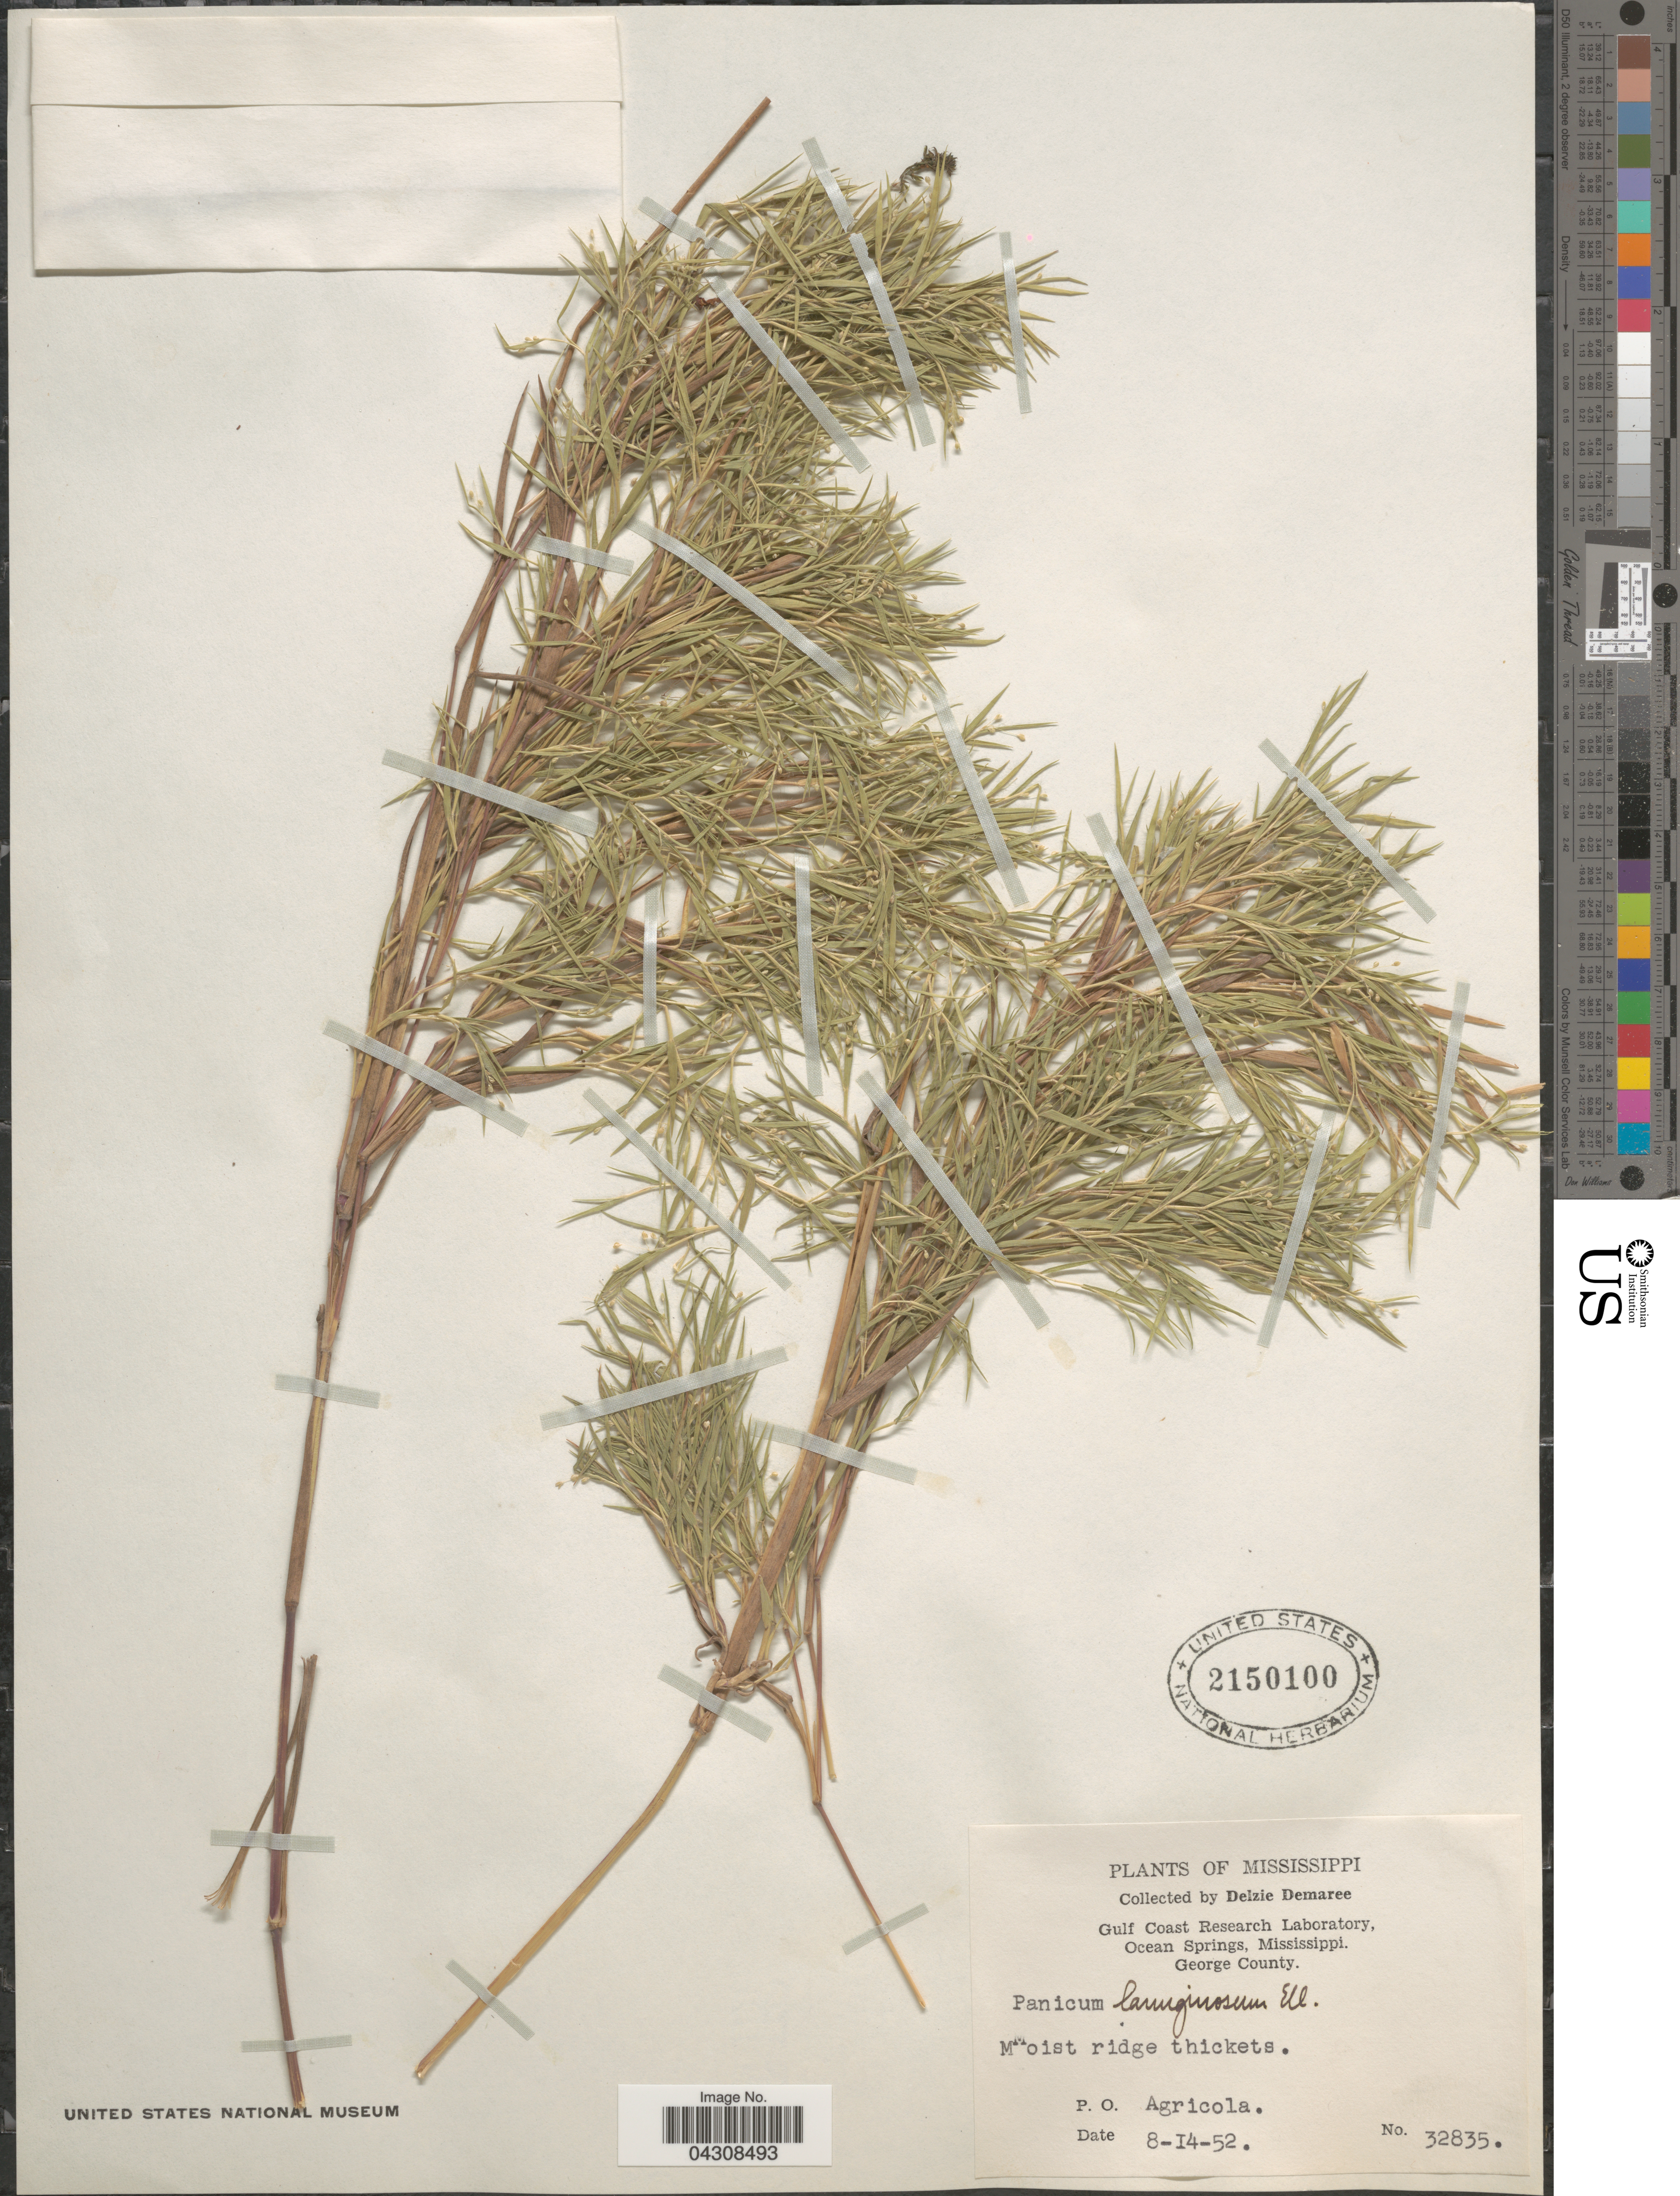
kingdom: Plantae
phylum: Tracheophyta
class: Liliopsida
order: Poales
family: Poaceae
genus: Dichanthelium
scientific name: Dichanthelium acuminatum var. acuminatum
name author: (Sw.) Gould & C.A. Clark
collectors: D. Demaree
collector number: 32835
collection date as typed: Transcribed d/m/y: 14/8/52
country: United States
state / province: Mississippi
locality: Gulf Coast Research Laboratory, Ocean Springs, George County. P.O. Agricola.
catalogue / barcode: US 2150100